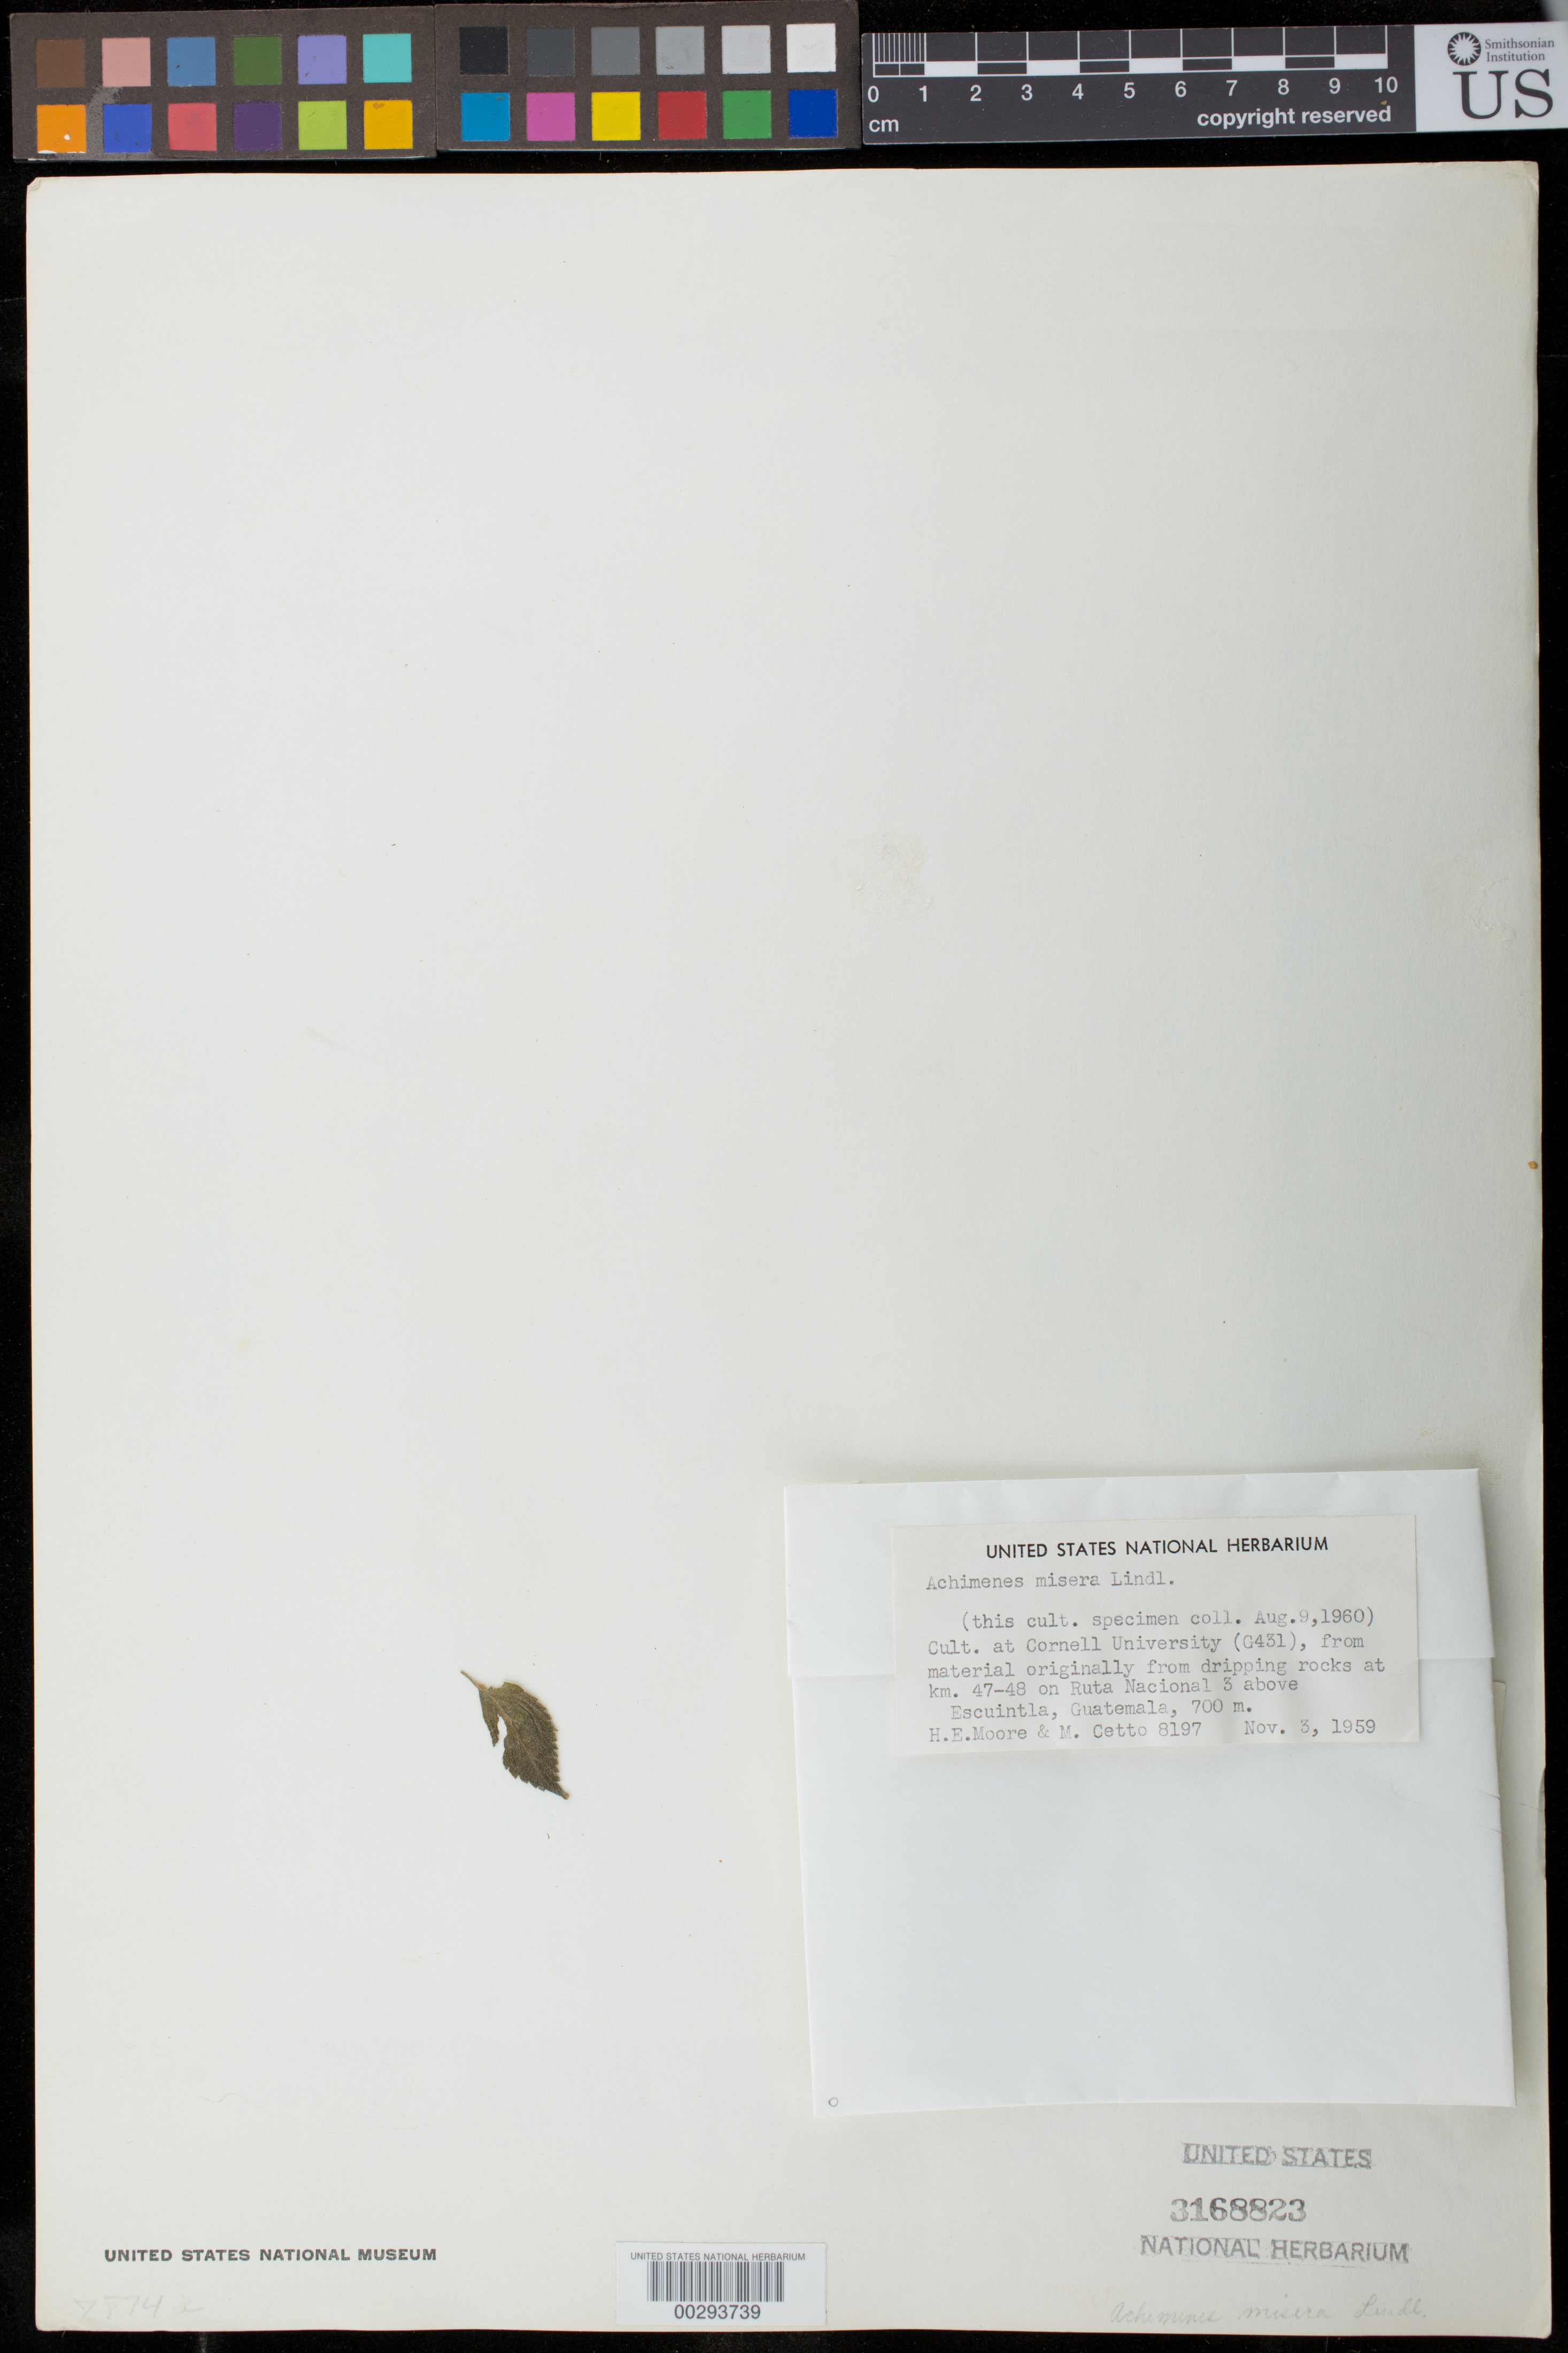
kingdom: Plantae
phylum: Tracheophyta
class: Magnoliopsida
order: Lamiales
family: Gesneriaceae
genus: Achimenes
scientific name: Achimenes misera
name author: Lindl.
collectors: H. E. Moore & M. Cetto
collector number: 8197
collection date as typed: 09 Aug 1960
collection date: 1960-08-09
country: Guatemala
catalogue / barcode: US 3168823